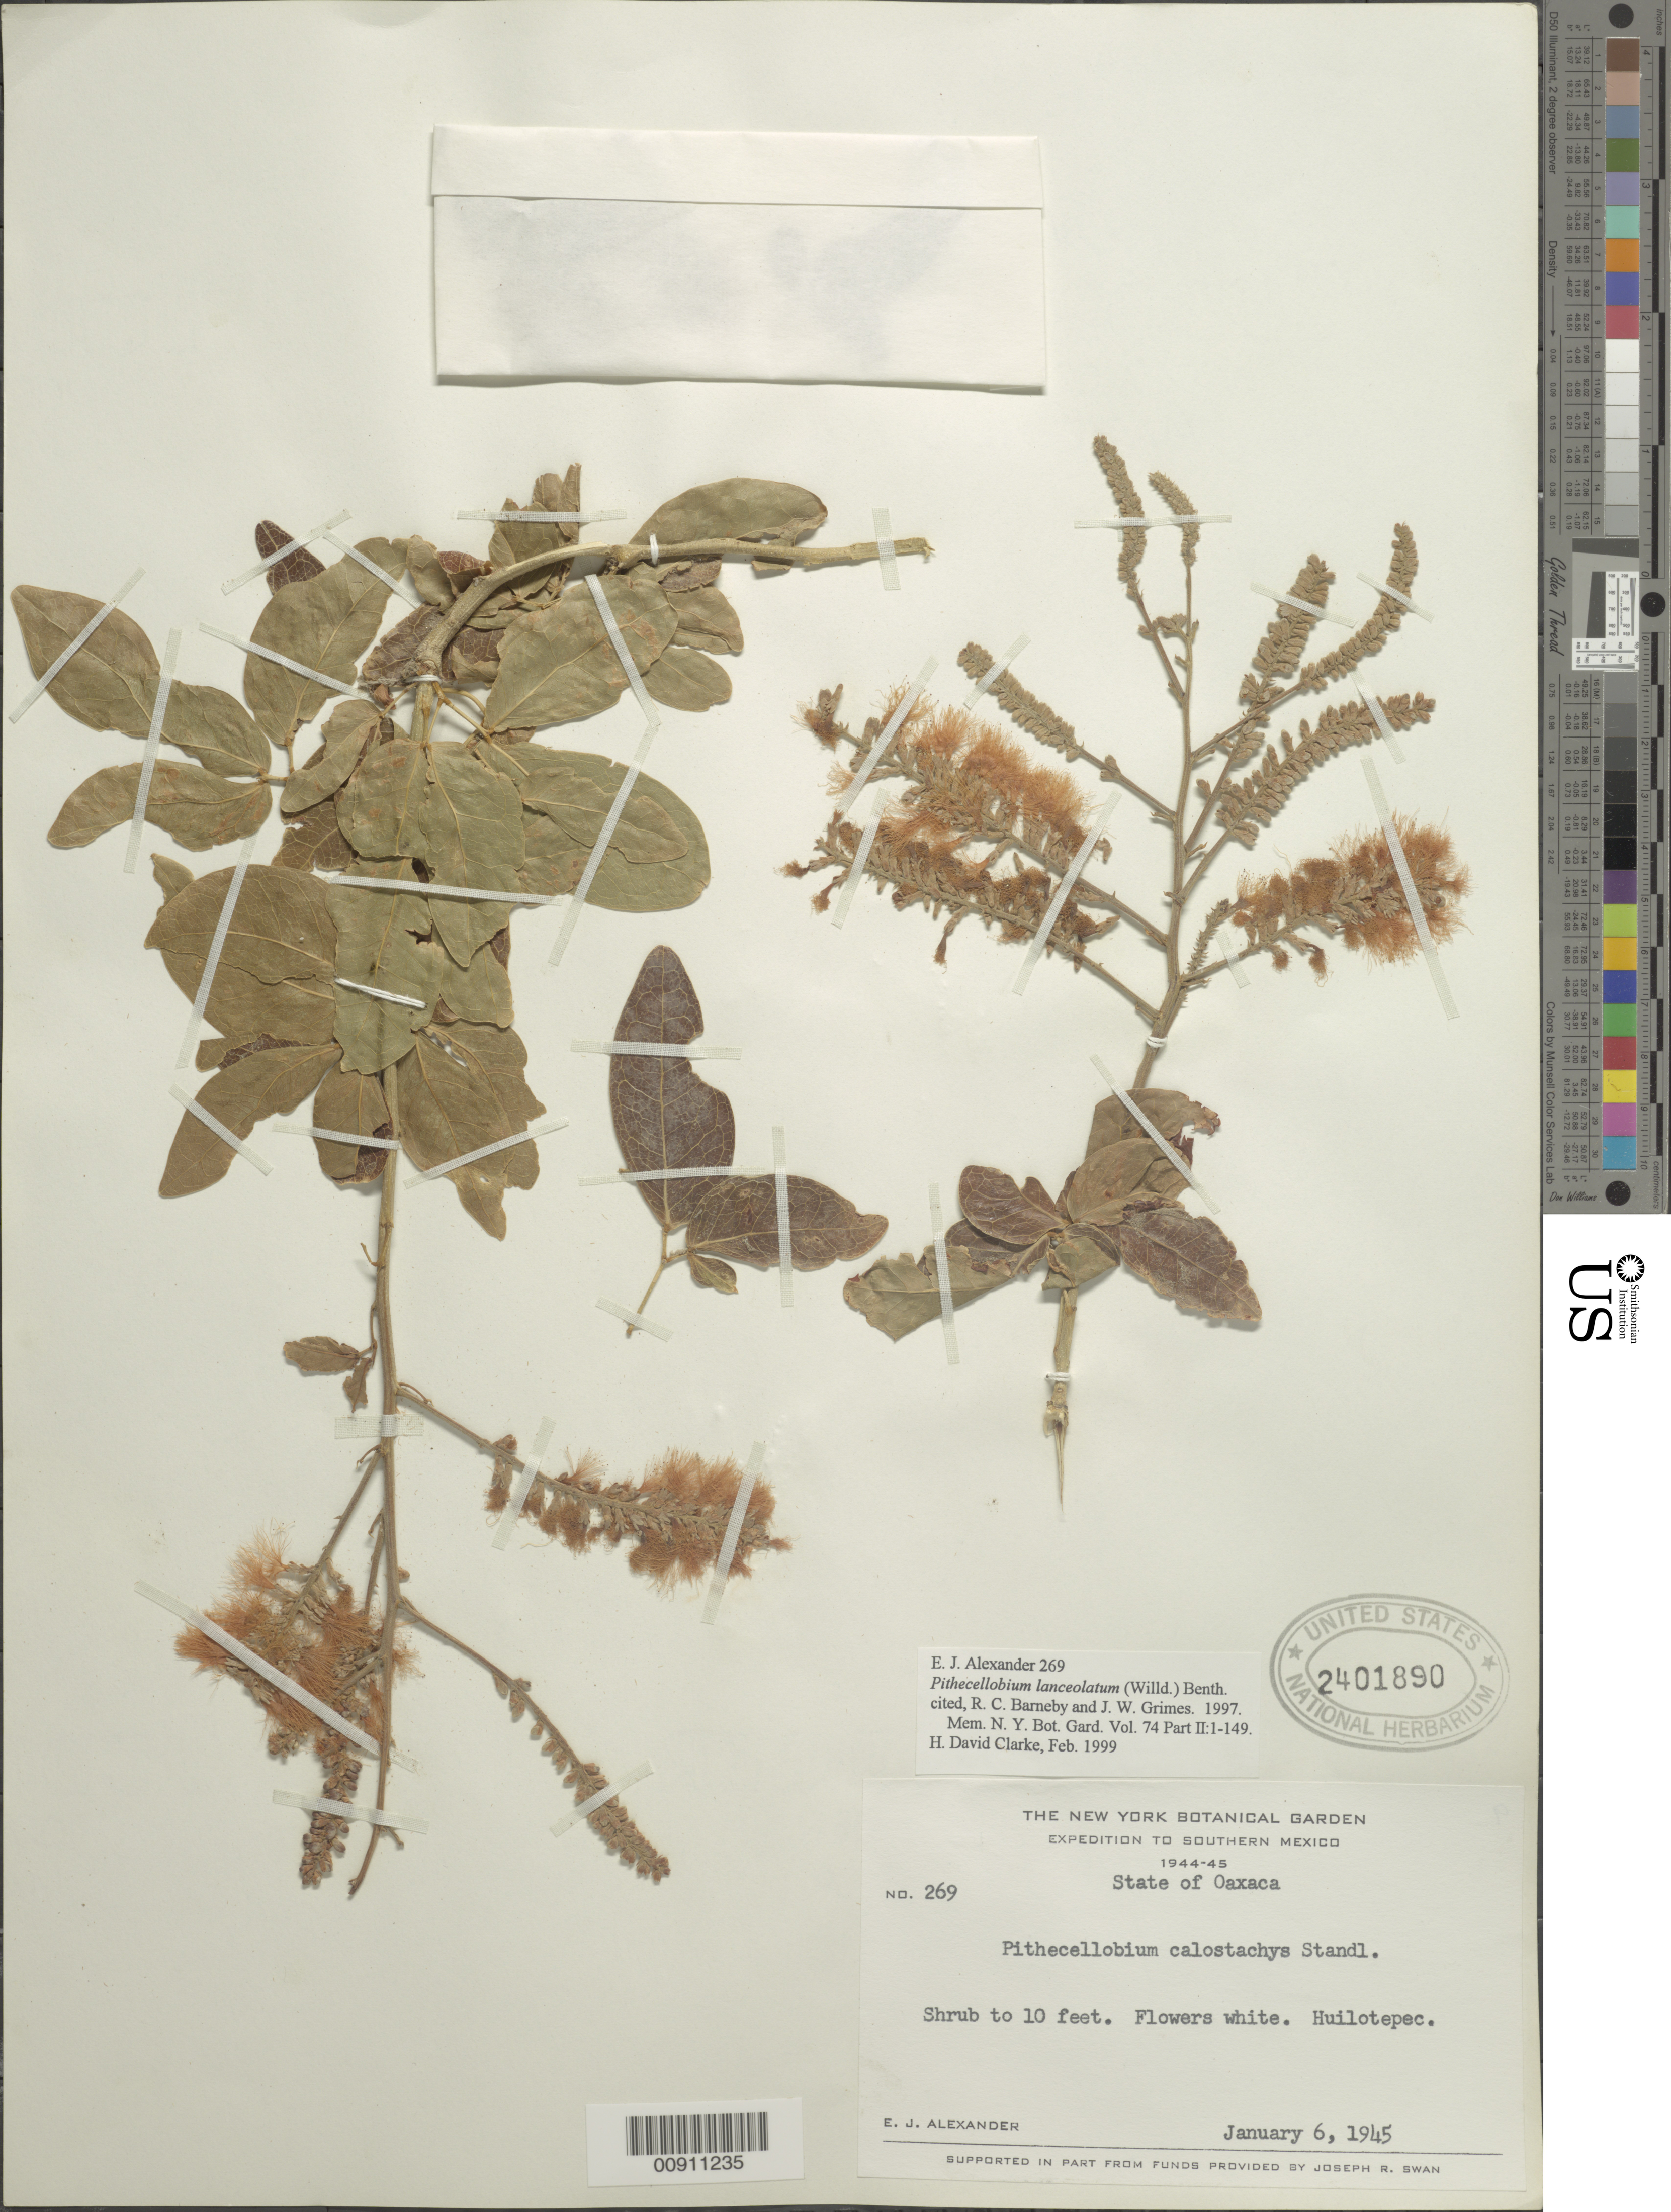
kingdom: Plantae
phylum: Tracheophyta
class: Magnoliopsida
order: Fabales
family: Fabaceae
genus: Pithecellobium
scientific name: Pithecellobium lanceolatum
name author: (Humb. & Bonpl. ex Willd.) Benth.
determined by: Clarke, H. D., University of North Carolina (Asheville)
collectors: E. J. Alexander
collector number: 269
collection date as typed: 06 Jan 1945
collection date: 1945-01-06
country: Mexico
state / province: Oaxaca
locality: Huilotepec, Oaxaca.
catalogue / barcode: US 2401890